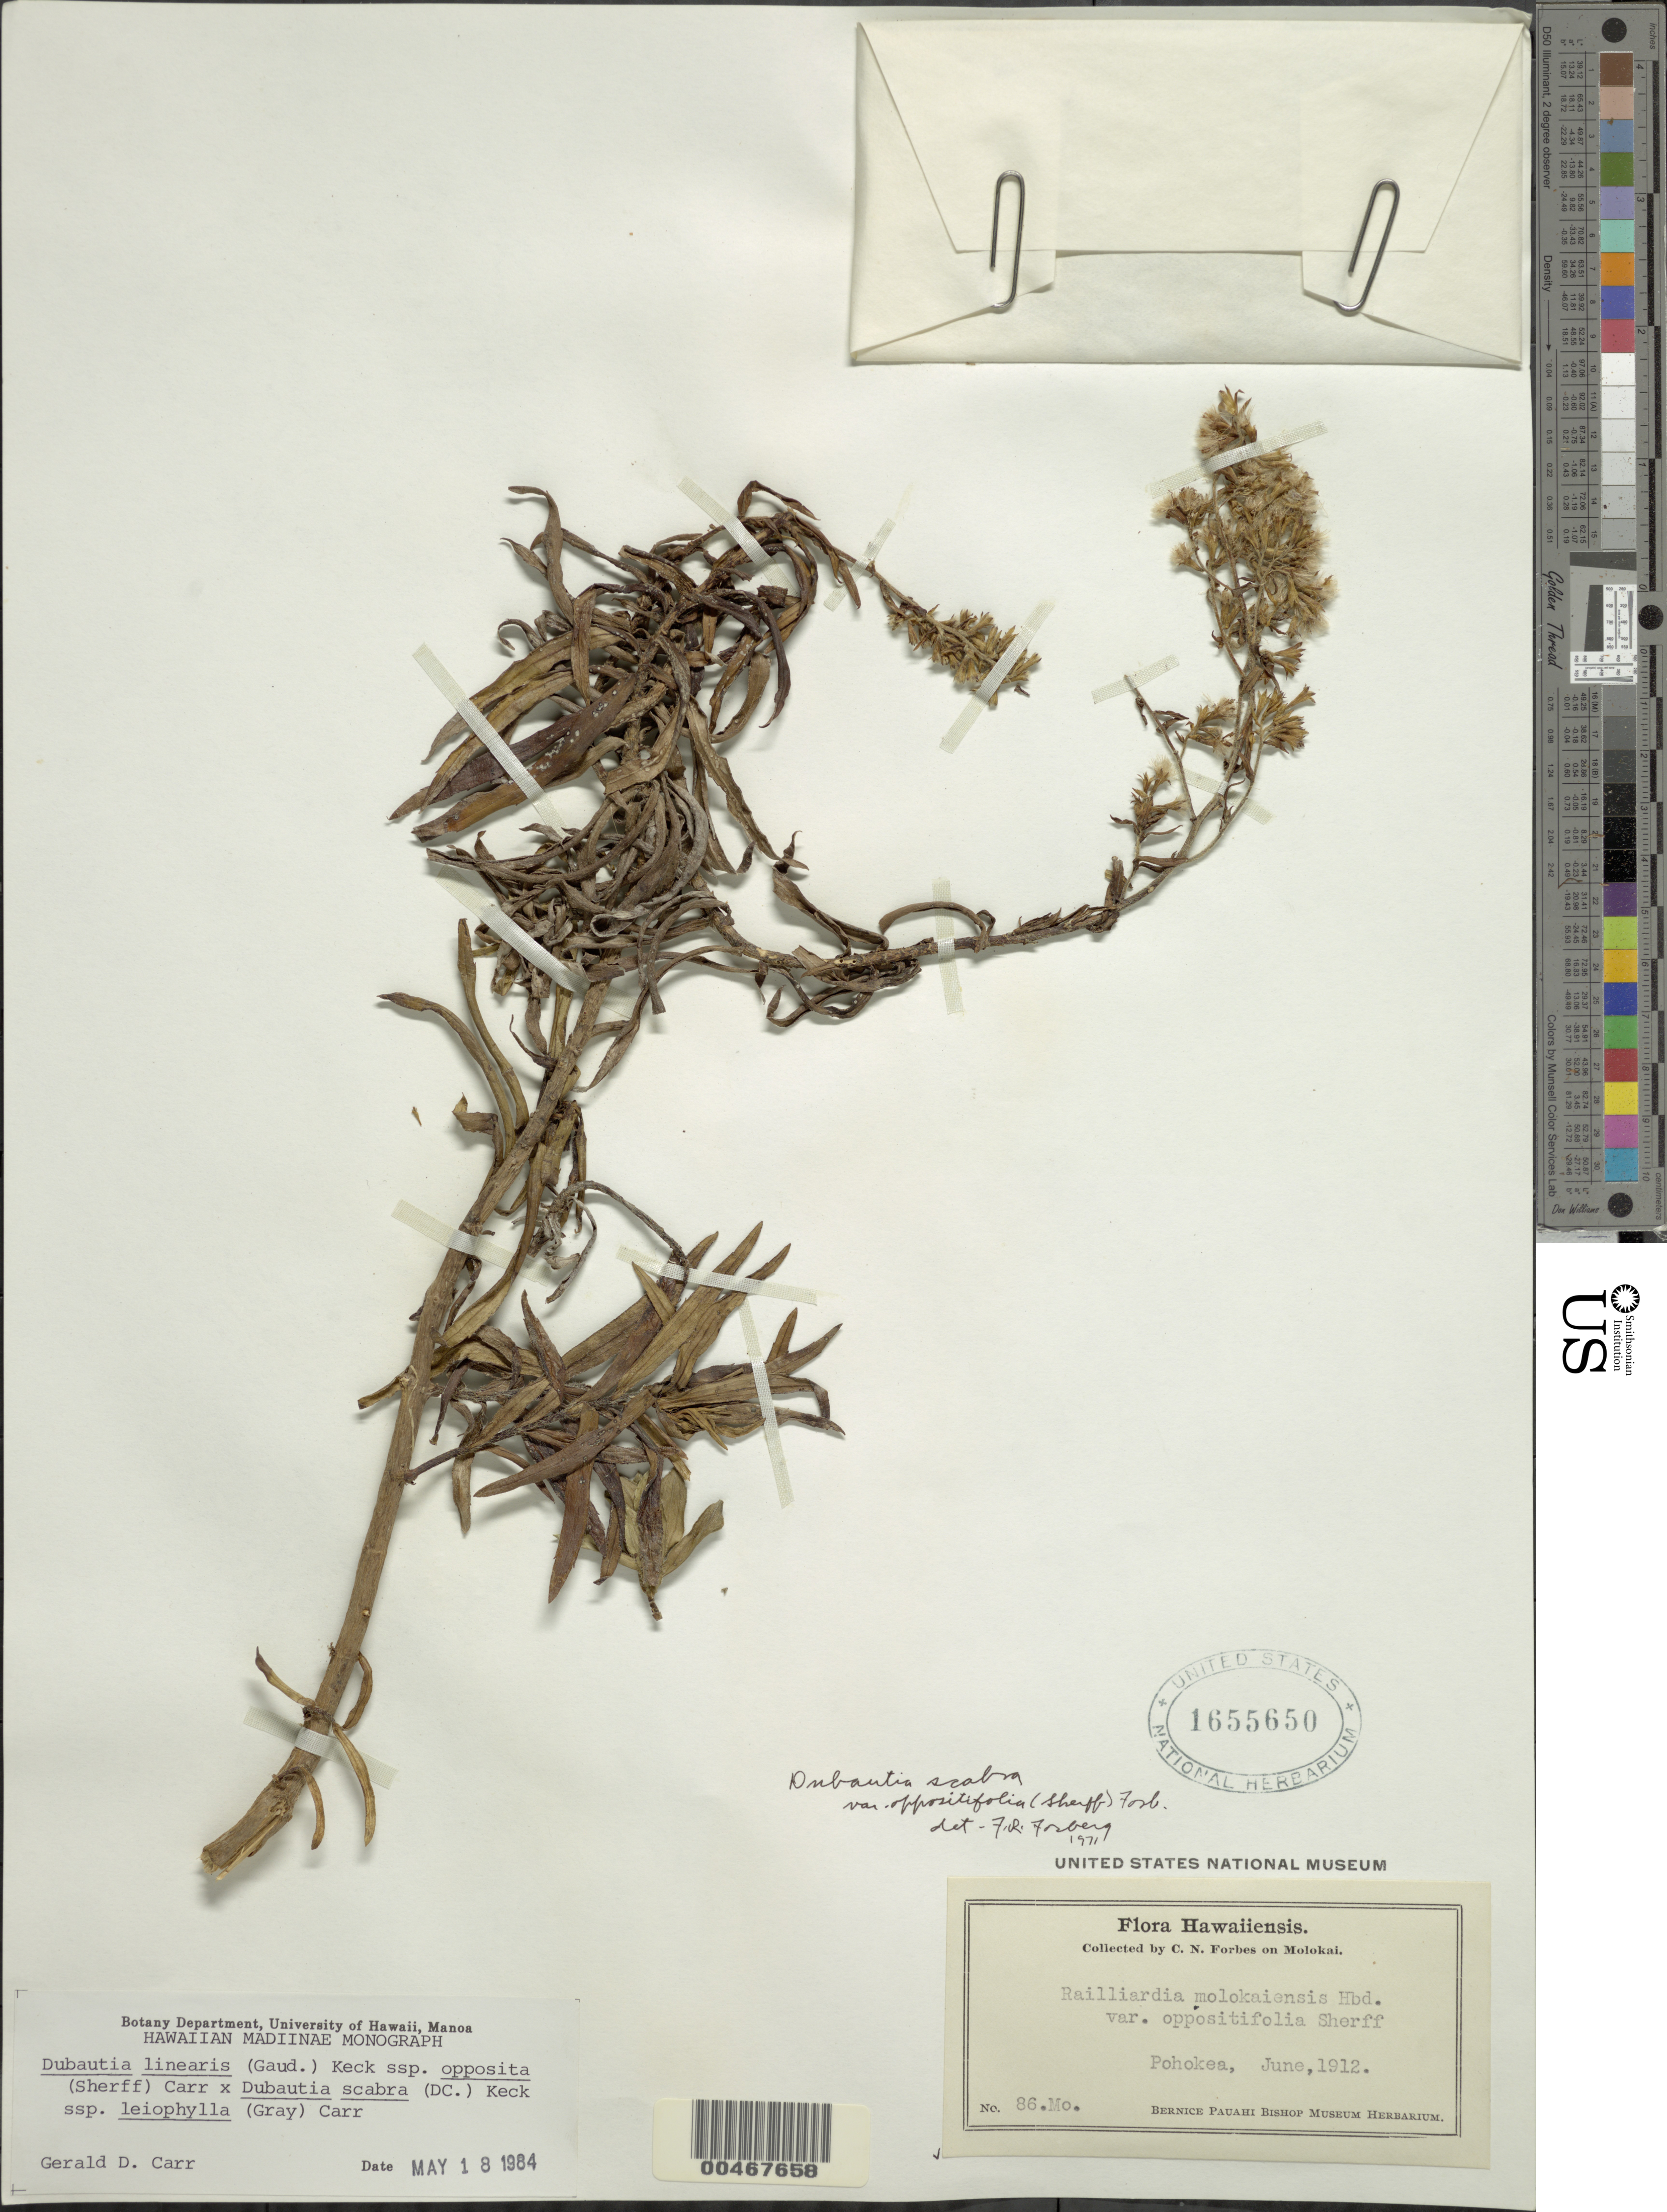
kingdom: Plantae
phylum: Tracheophyta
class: Magnoliopsida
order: Asterales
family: Asteraceae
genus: Dubautia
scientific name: Dubautia carrii x D. scabra subsp. leiophylla (A. Gray) G.D. Carr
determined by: Carr, G. D.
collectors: C. N. Forbes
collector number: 86.Mo.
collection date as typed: Jun 1912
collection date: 1912-06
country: United States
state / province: Hawaii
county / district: Maui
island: Moloka'i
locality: Pohokea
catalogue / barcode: US 1655650